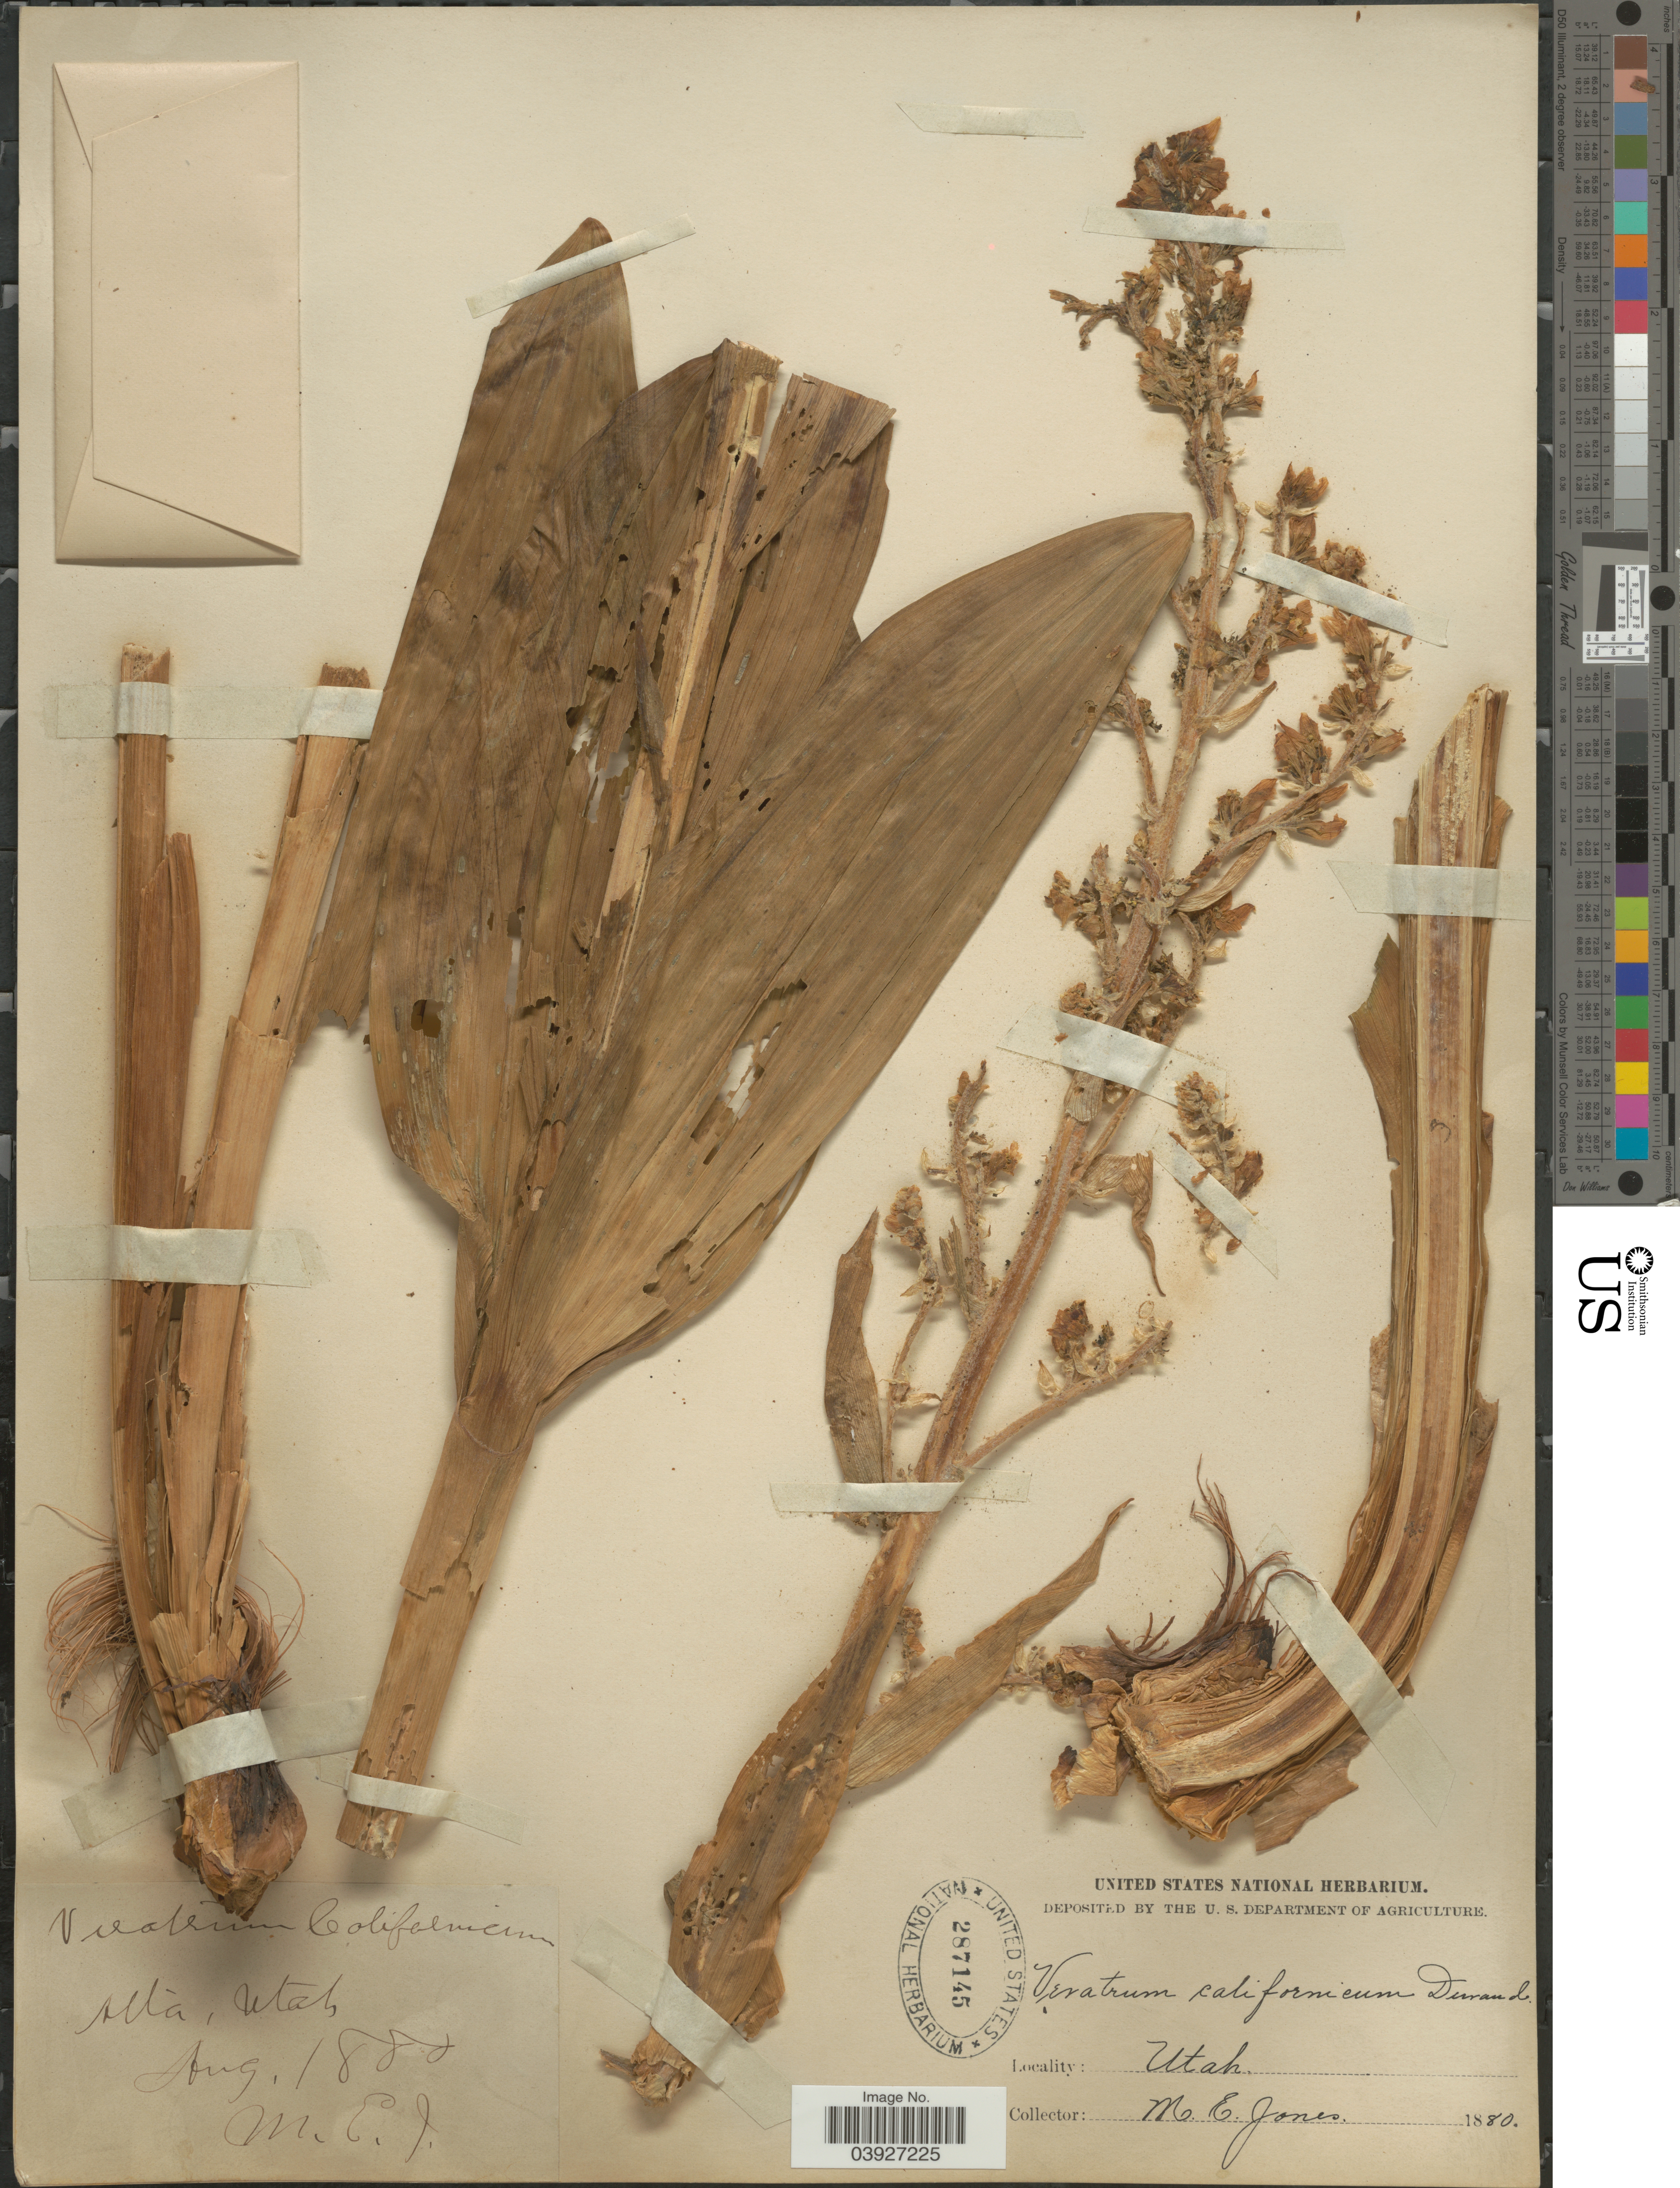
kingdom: Plantae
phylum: Tracheophyta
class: Liliopsida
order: Liliales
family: Melanthiaceae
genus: Veratrum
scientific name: Veratrum californicum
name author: Durand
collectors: M. E. Jones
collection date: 1880-08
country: United States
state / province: Utah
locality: Alta.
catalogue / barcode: US 287145